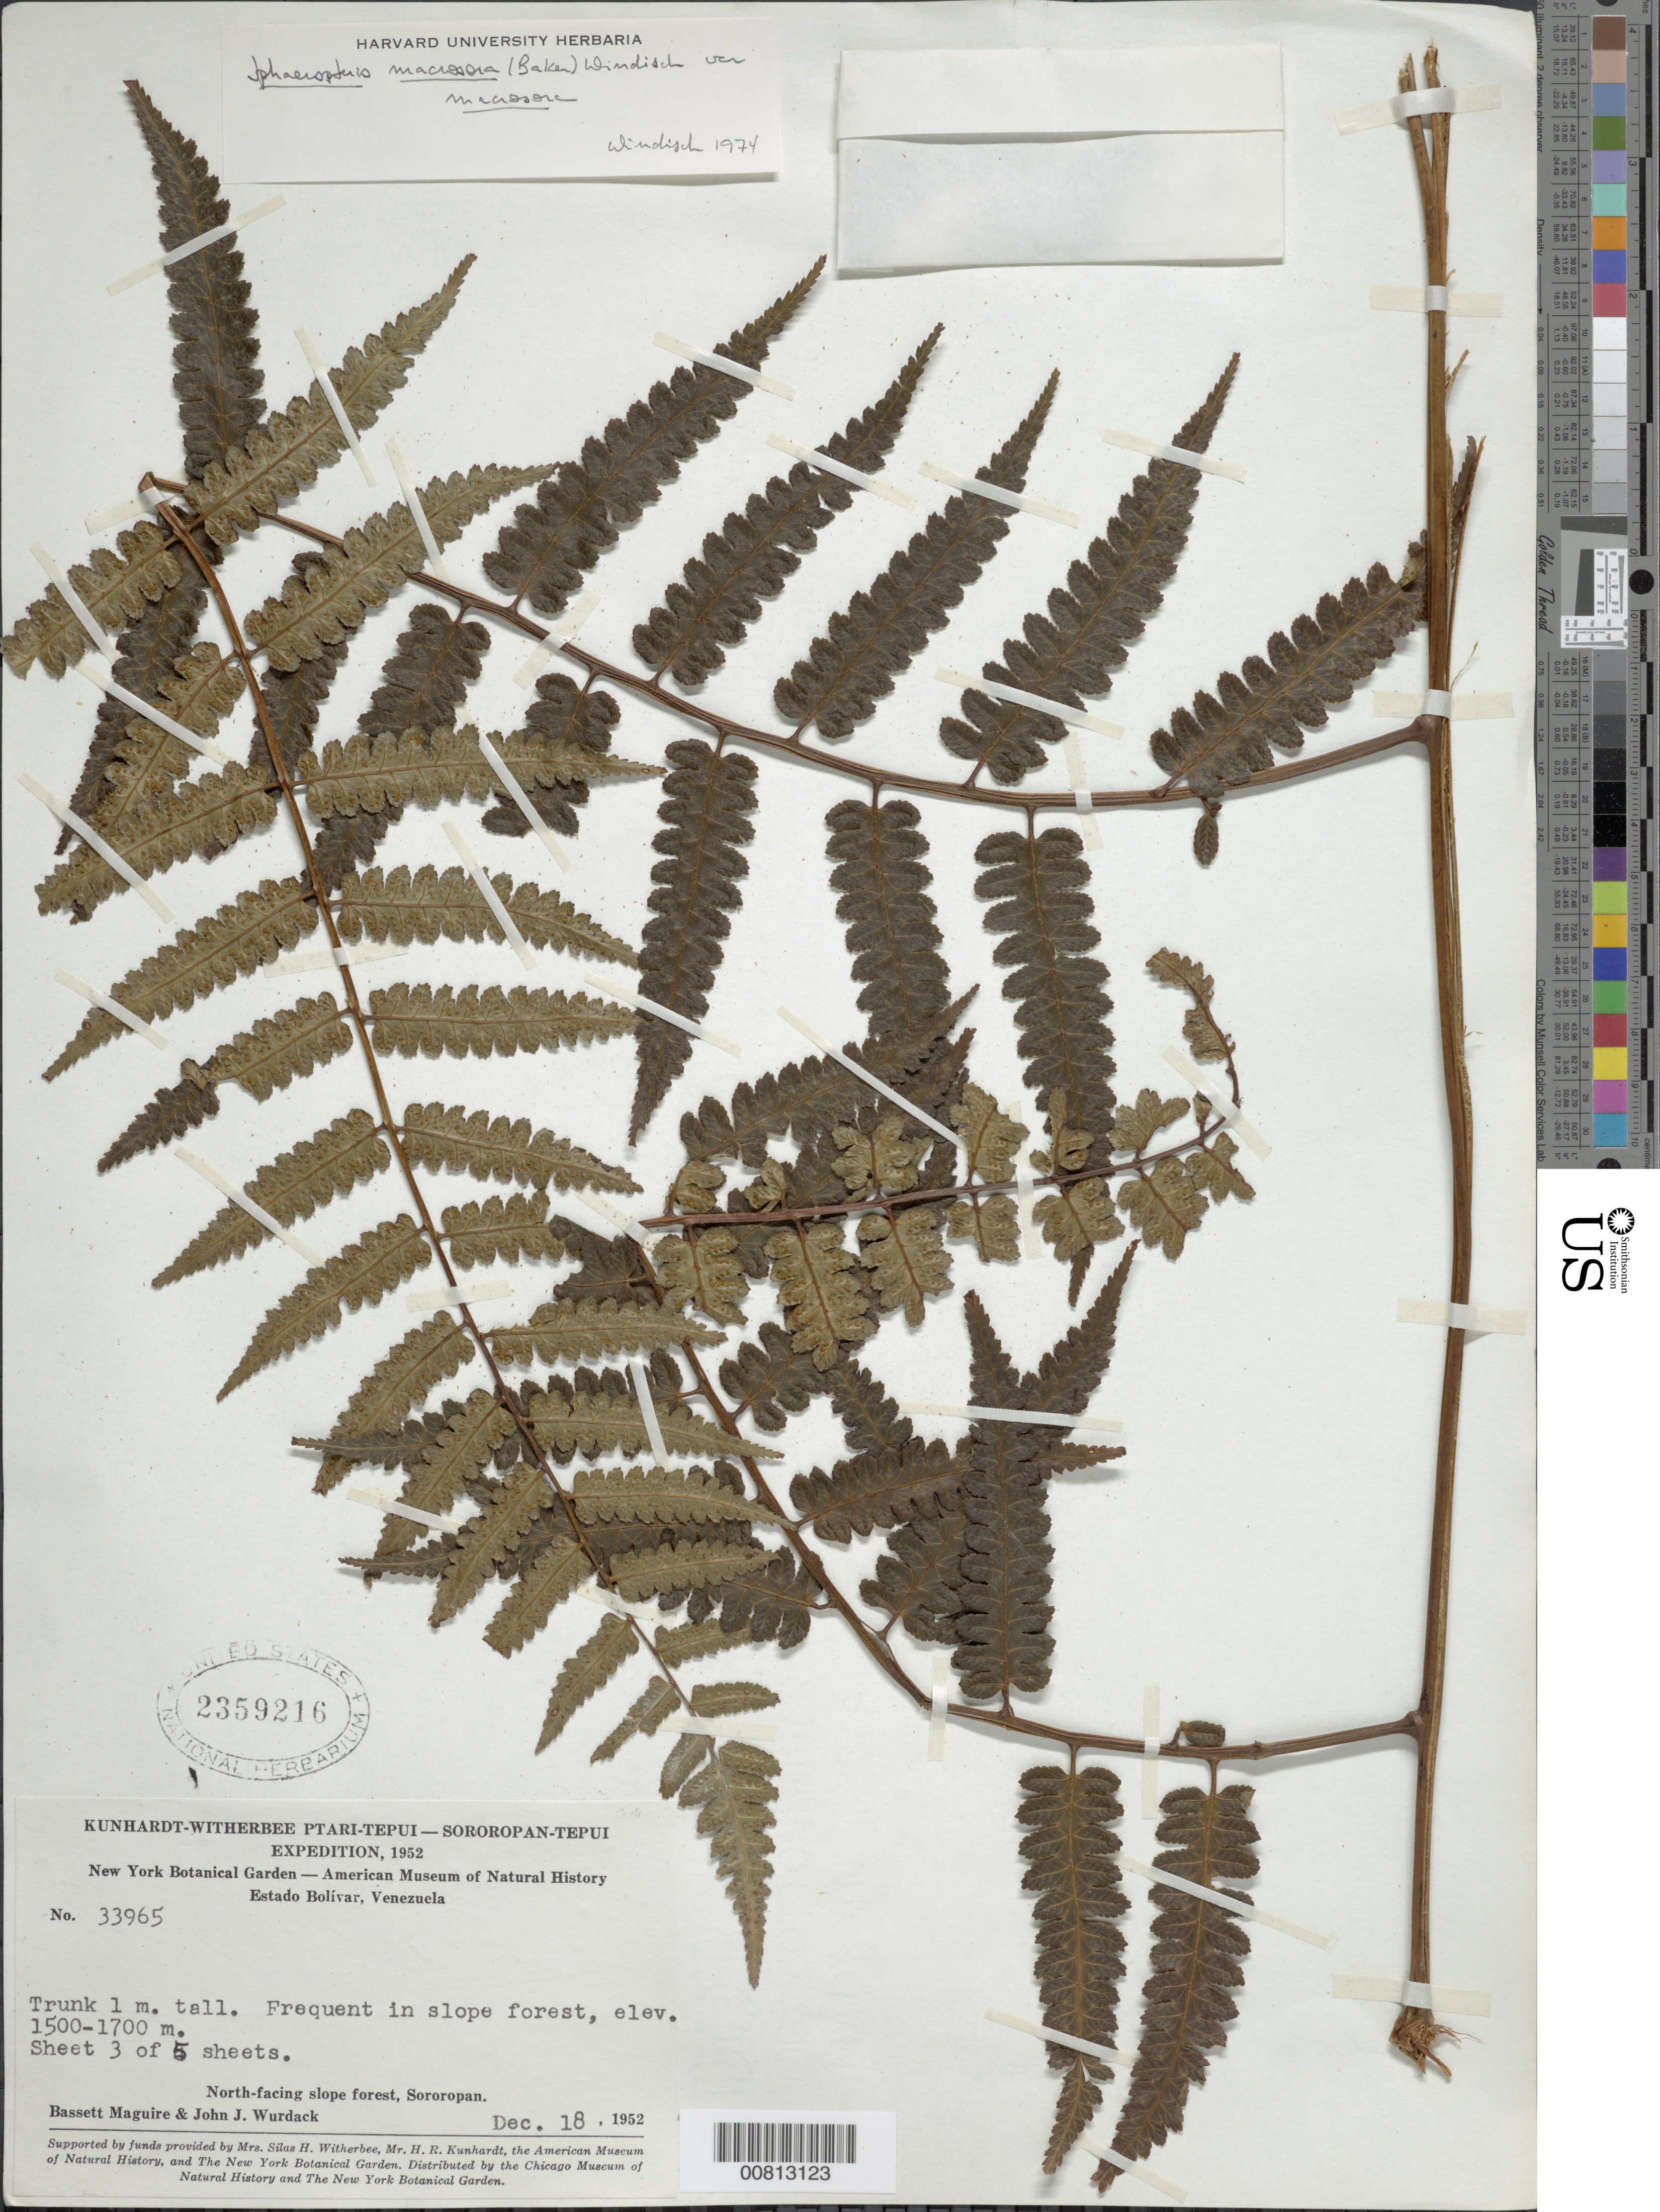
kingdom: Plantae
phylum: Tracheophyta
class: Polypodiopsida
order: Cyatheales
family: Cyatheaceae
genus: Cyathea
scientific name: Cyathea macrosora var. macrosora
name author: (Baker) Domin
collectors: B. Maguire & J. J. Wurdack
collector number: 33965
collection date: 1952-12-18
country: Venezuela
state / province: Bolivar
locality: North-facing slope forest, Sororopan, Kunhardt-Witherbee Ptari-Tepui - Sororopan-Tepui [unsure placement]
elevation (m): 1500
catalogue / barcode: US 2359216